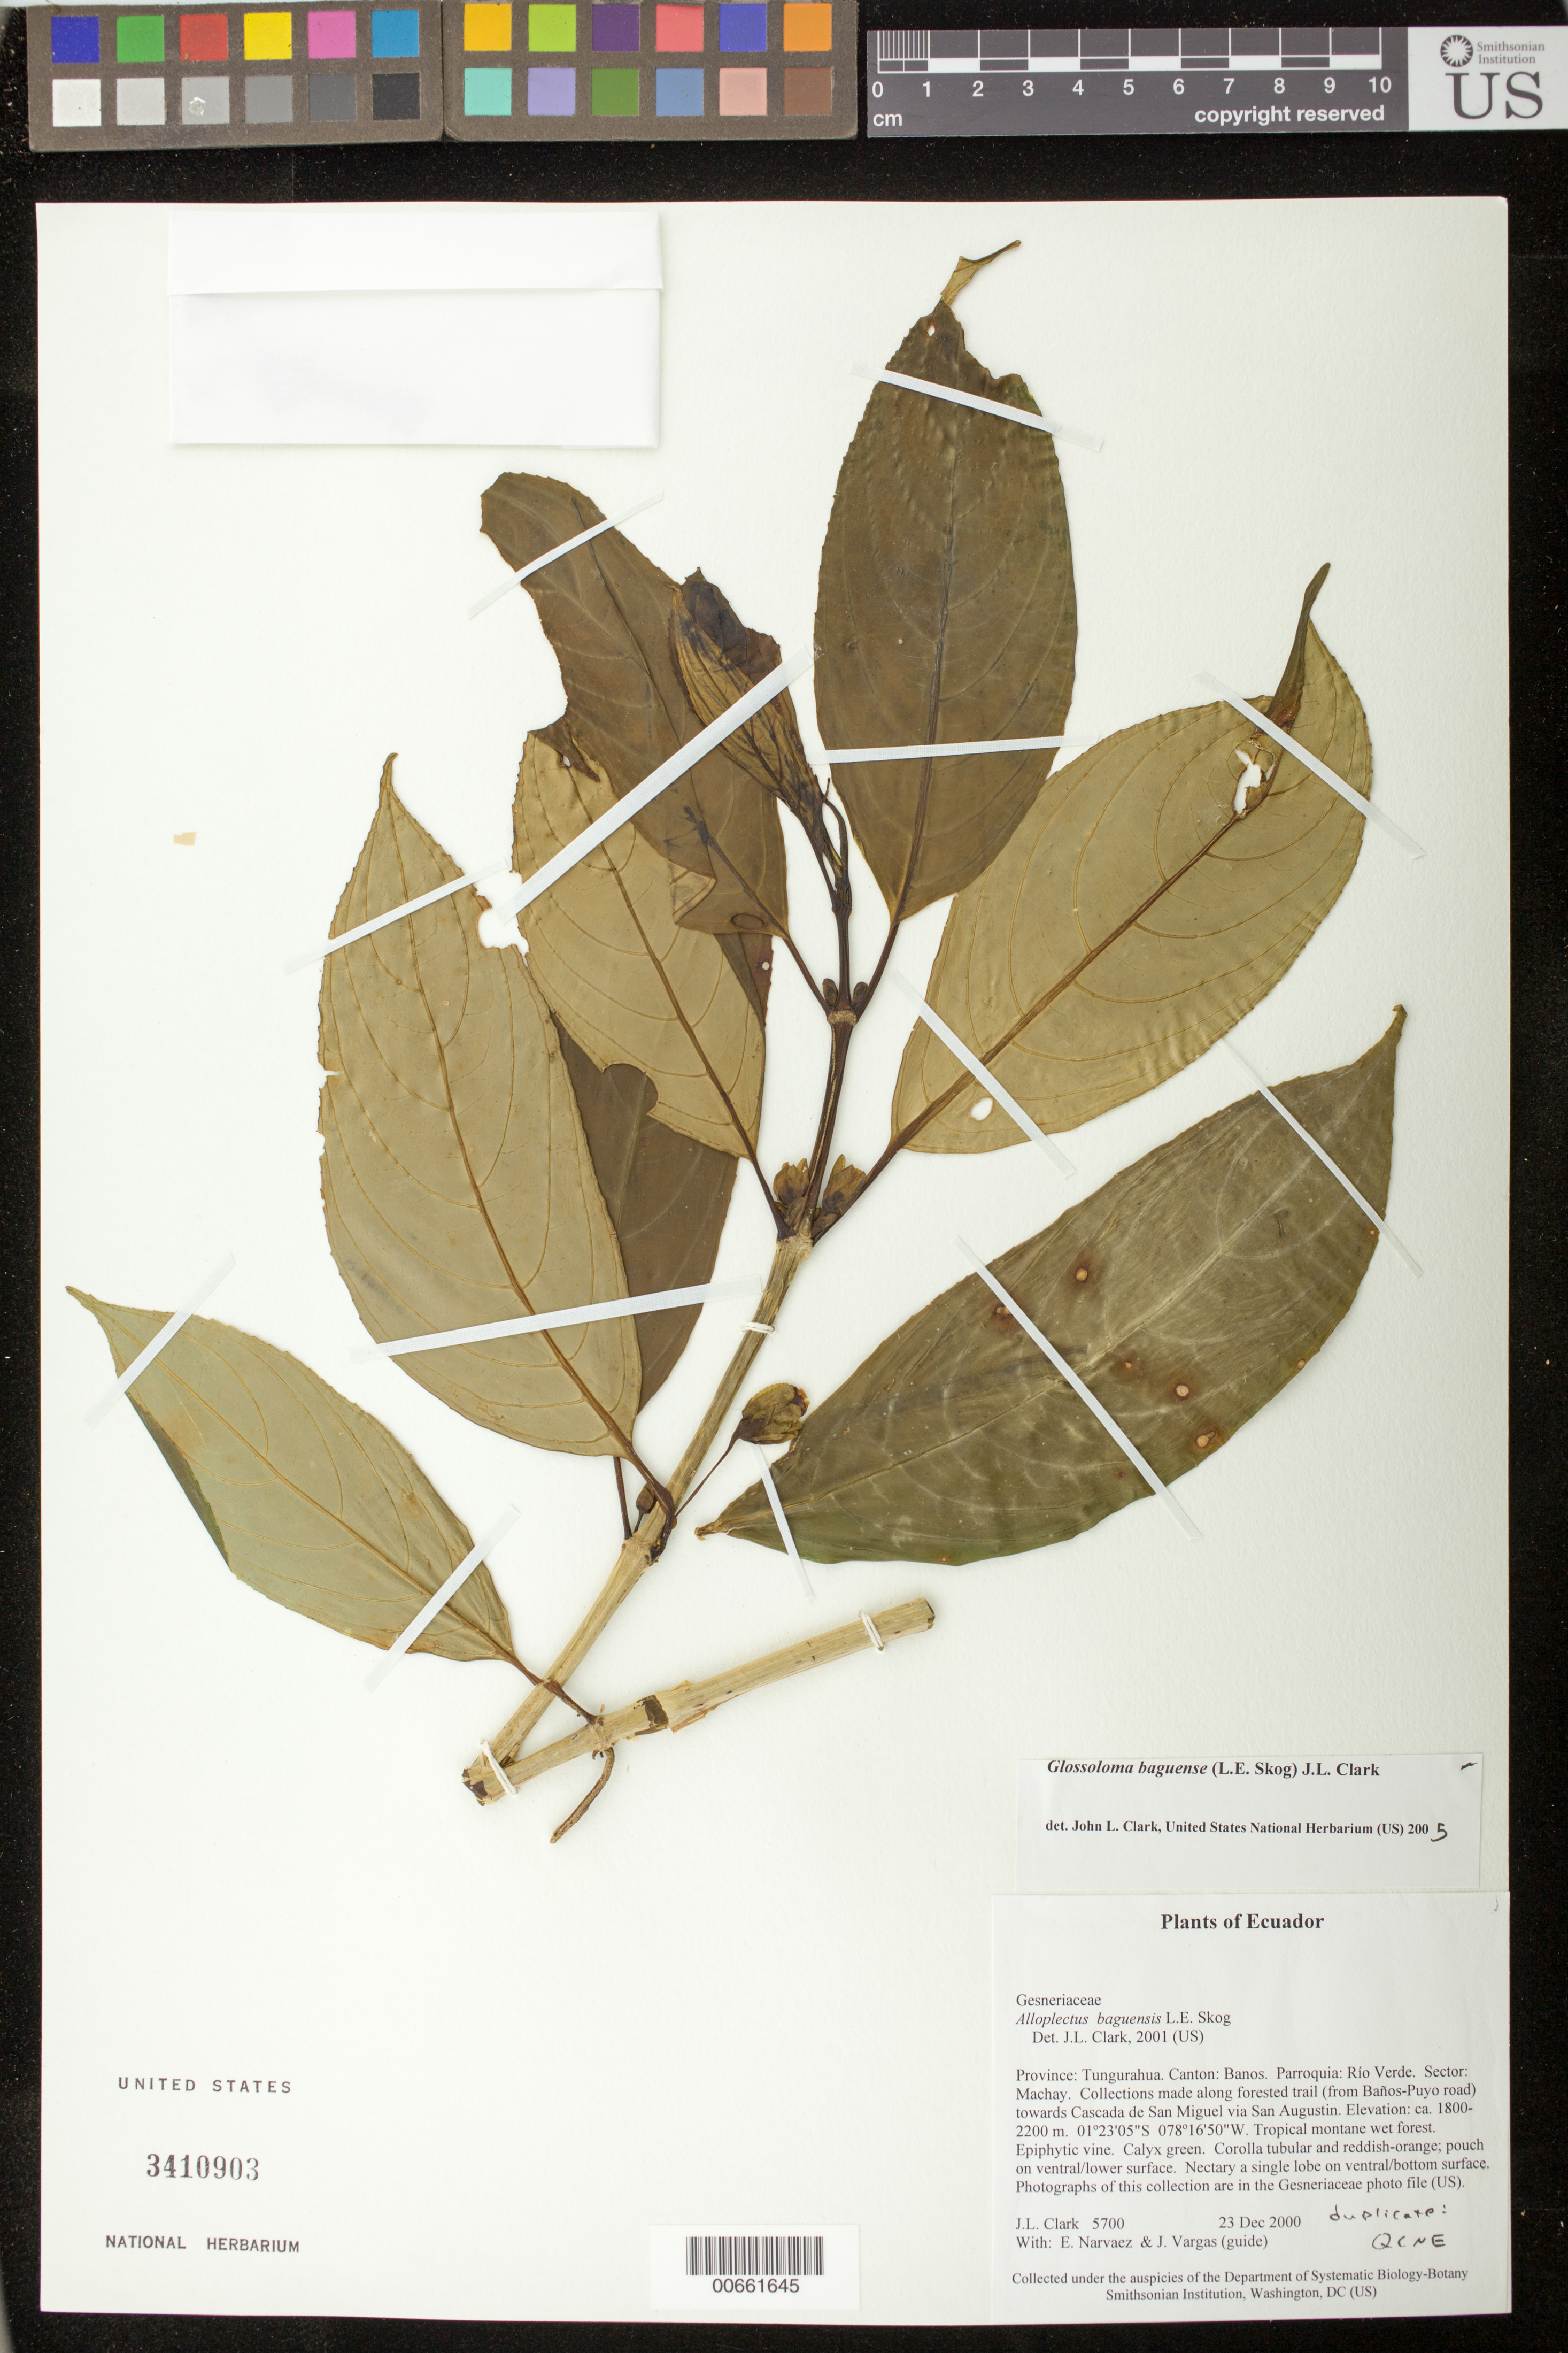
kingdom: Plantae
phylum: Tracheophyta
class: Magnoliopsida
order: Lamiales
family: Gesneriaceae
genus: Glossoloma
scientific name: Glossoloma baguense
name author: (L.E. Skog) J.L. Clark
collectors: J. L. Clark, E. Narváez & J. Vargas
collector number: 5700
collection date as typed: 23 Dec 2000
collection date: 2000-12-23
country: Ecuador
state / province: Tungurahua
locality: Cantón: Banos. Parroquia: Río Verde. Sector: Machay. Collections made along forested trail (from Baños-Puyo road) towards Cascada de San Miguel via San Augustin.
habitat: Tropical montane wet forest.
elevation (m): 1800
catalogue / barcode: US 3410903